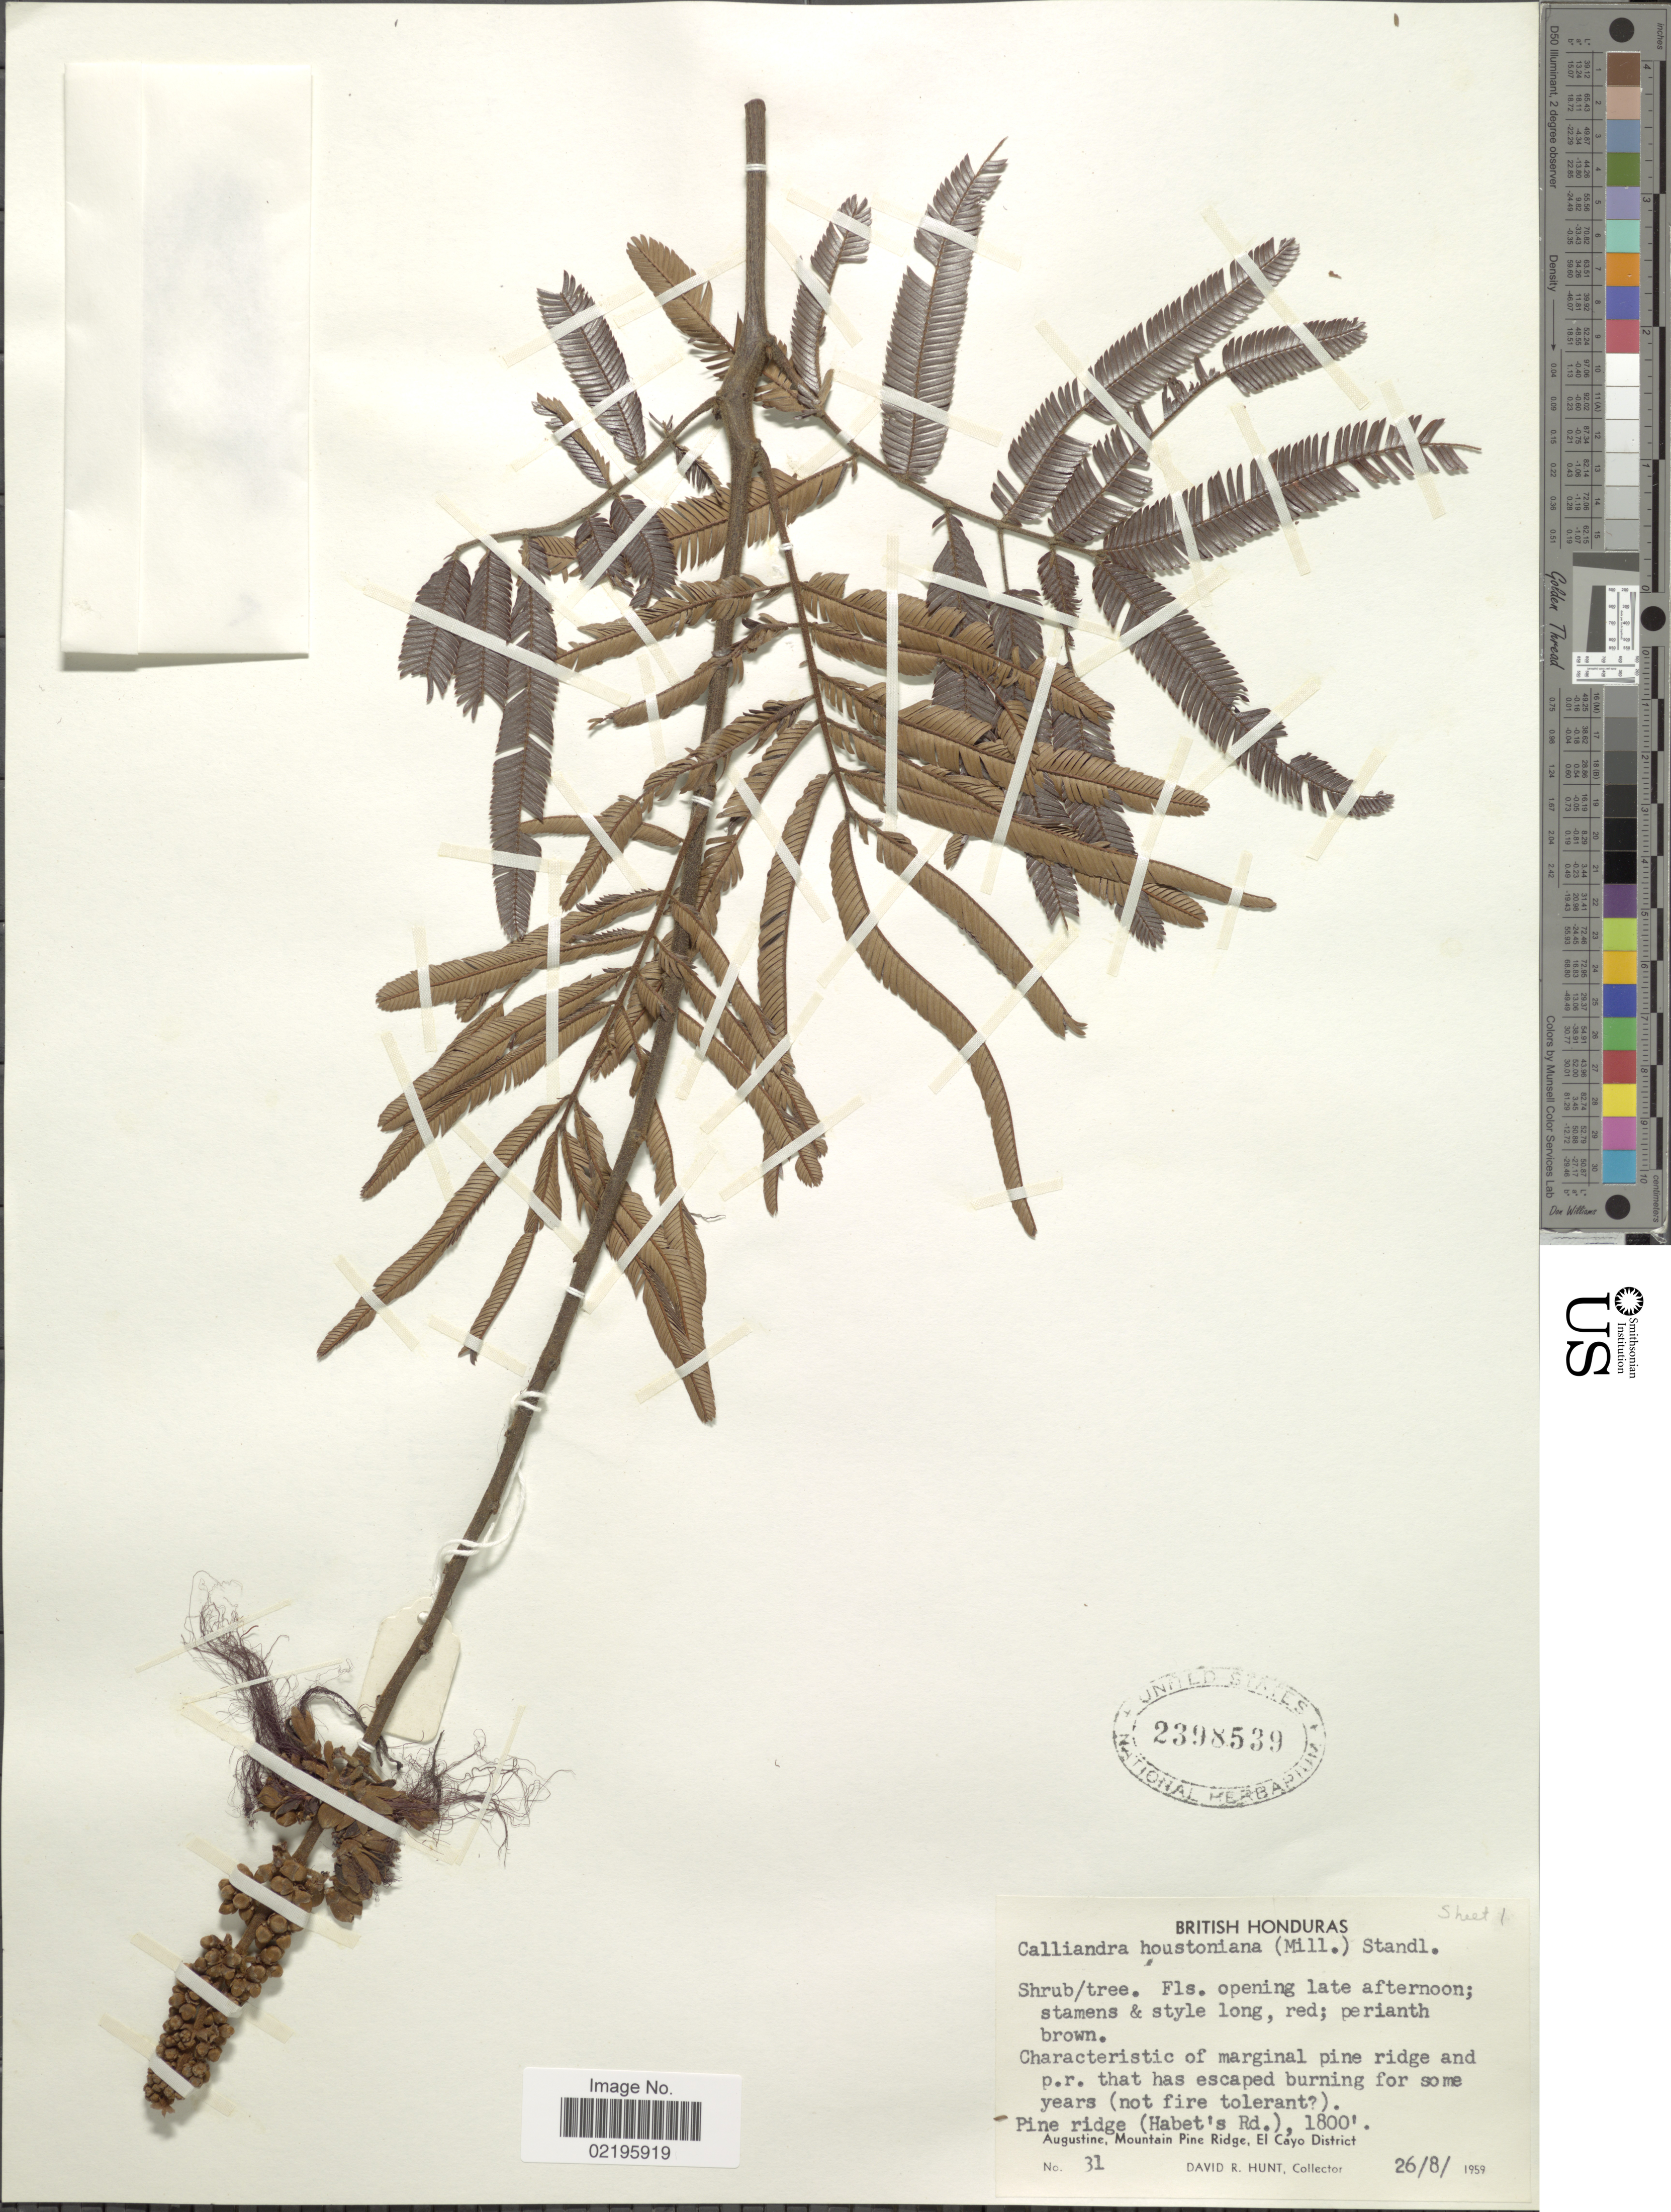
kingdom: Plantae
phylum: Tracheophyta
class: Magnoliopsida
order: Fabales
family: Fabaceae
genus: Calliandra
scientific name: Calliandra houstoniana var. houstoniana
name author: (Mill.) Standl.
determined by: Strong, Mark T., (BOT), Smithsonian Institution - National Museum of Natural History (UNITED STATES)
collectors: D. R. Hunt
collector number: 31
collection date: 1959-08-26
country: Belize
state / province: Cayo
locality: Pine ridge (Habet's Rd.) Augustine, Mountain Pine Ridge, El Cayo District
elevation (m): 549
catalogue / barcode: US 2398539